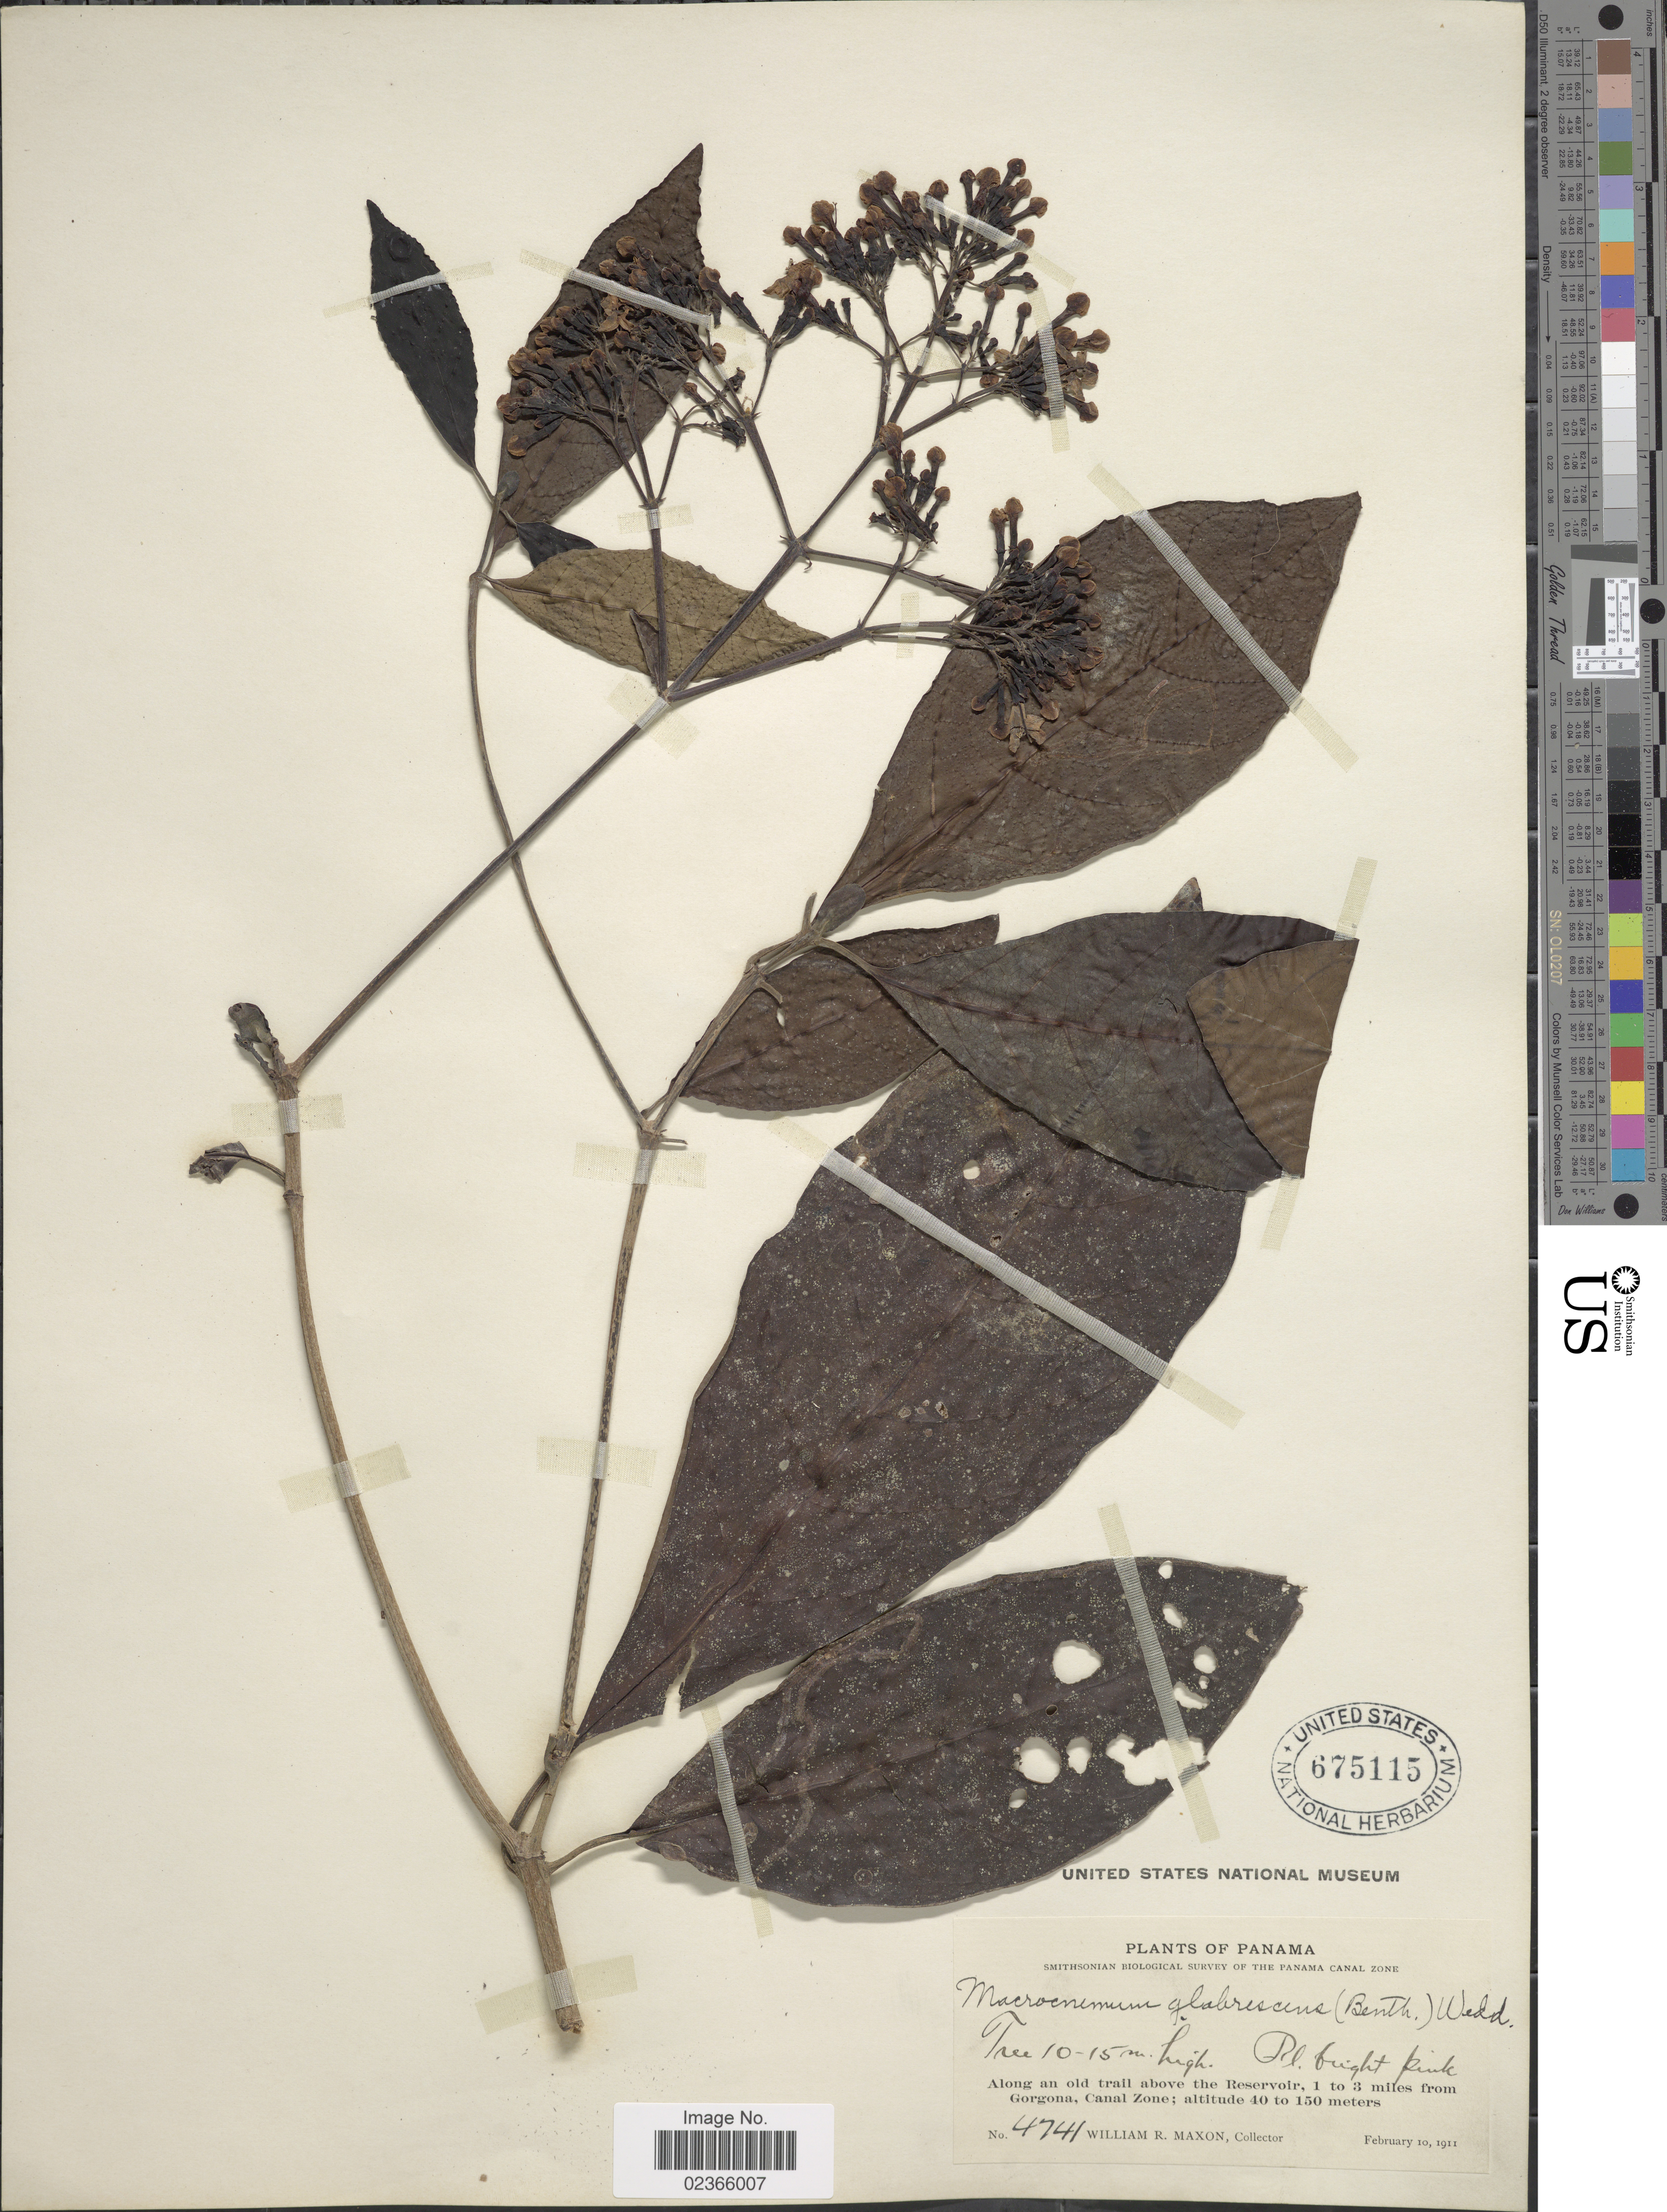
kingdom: Plantae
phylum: Tracheophyta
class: Magnoliopsida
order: Gentianales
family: Rubiaceae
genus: Macrocnemum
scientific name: Macrocnemum glabrescens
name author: (Benth.) Wedd.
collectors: W. R. Maxon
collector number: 4741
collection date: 1911-02-10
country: Panama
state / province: Colón / Panamá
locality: Along an old trail above the Reservoir, 1 to3 miles from Gorgona, Canal Zone.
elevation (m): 40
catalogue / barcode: US 675115